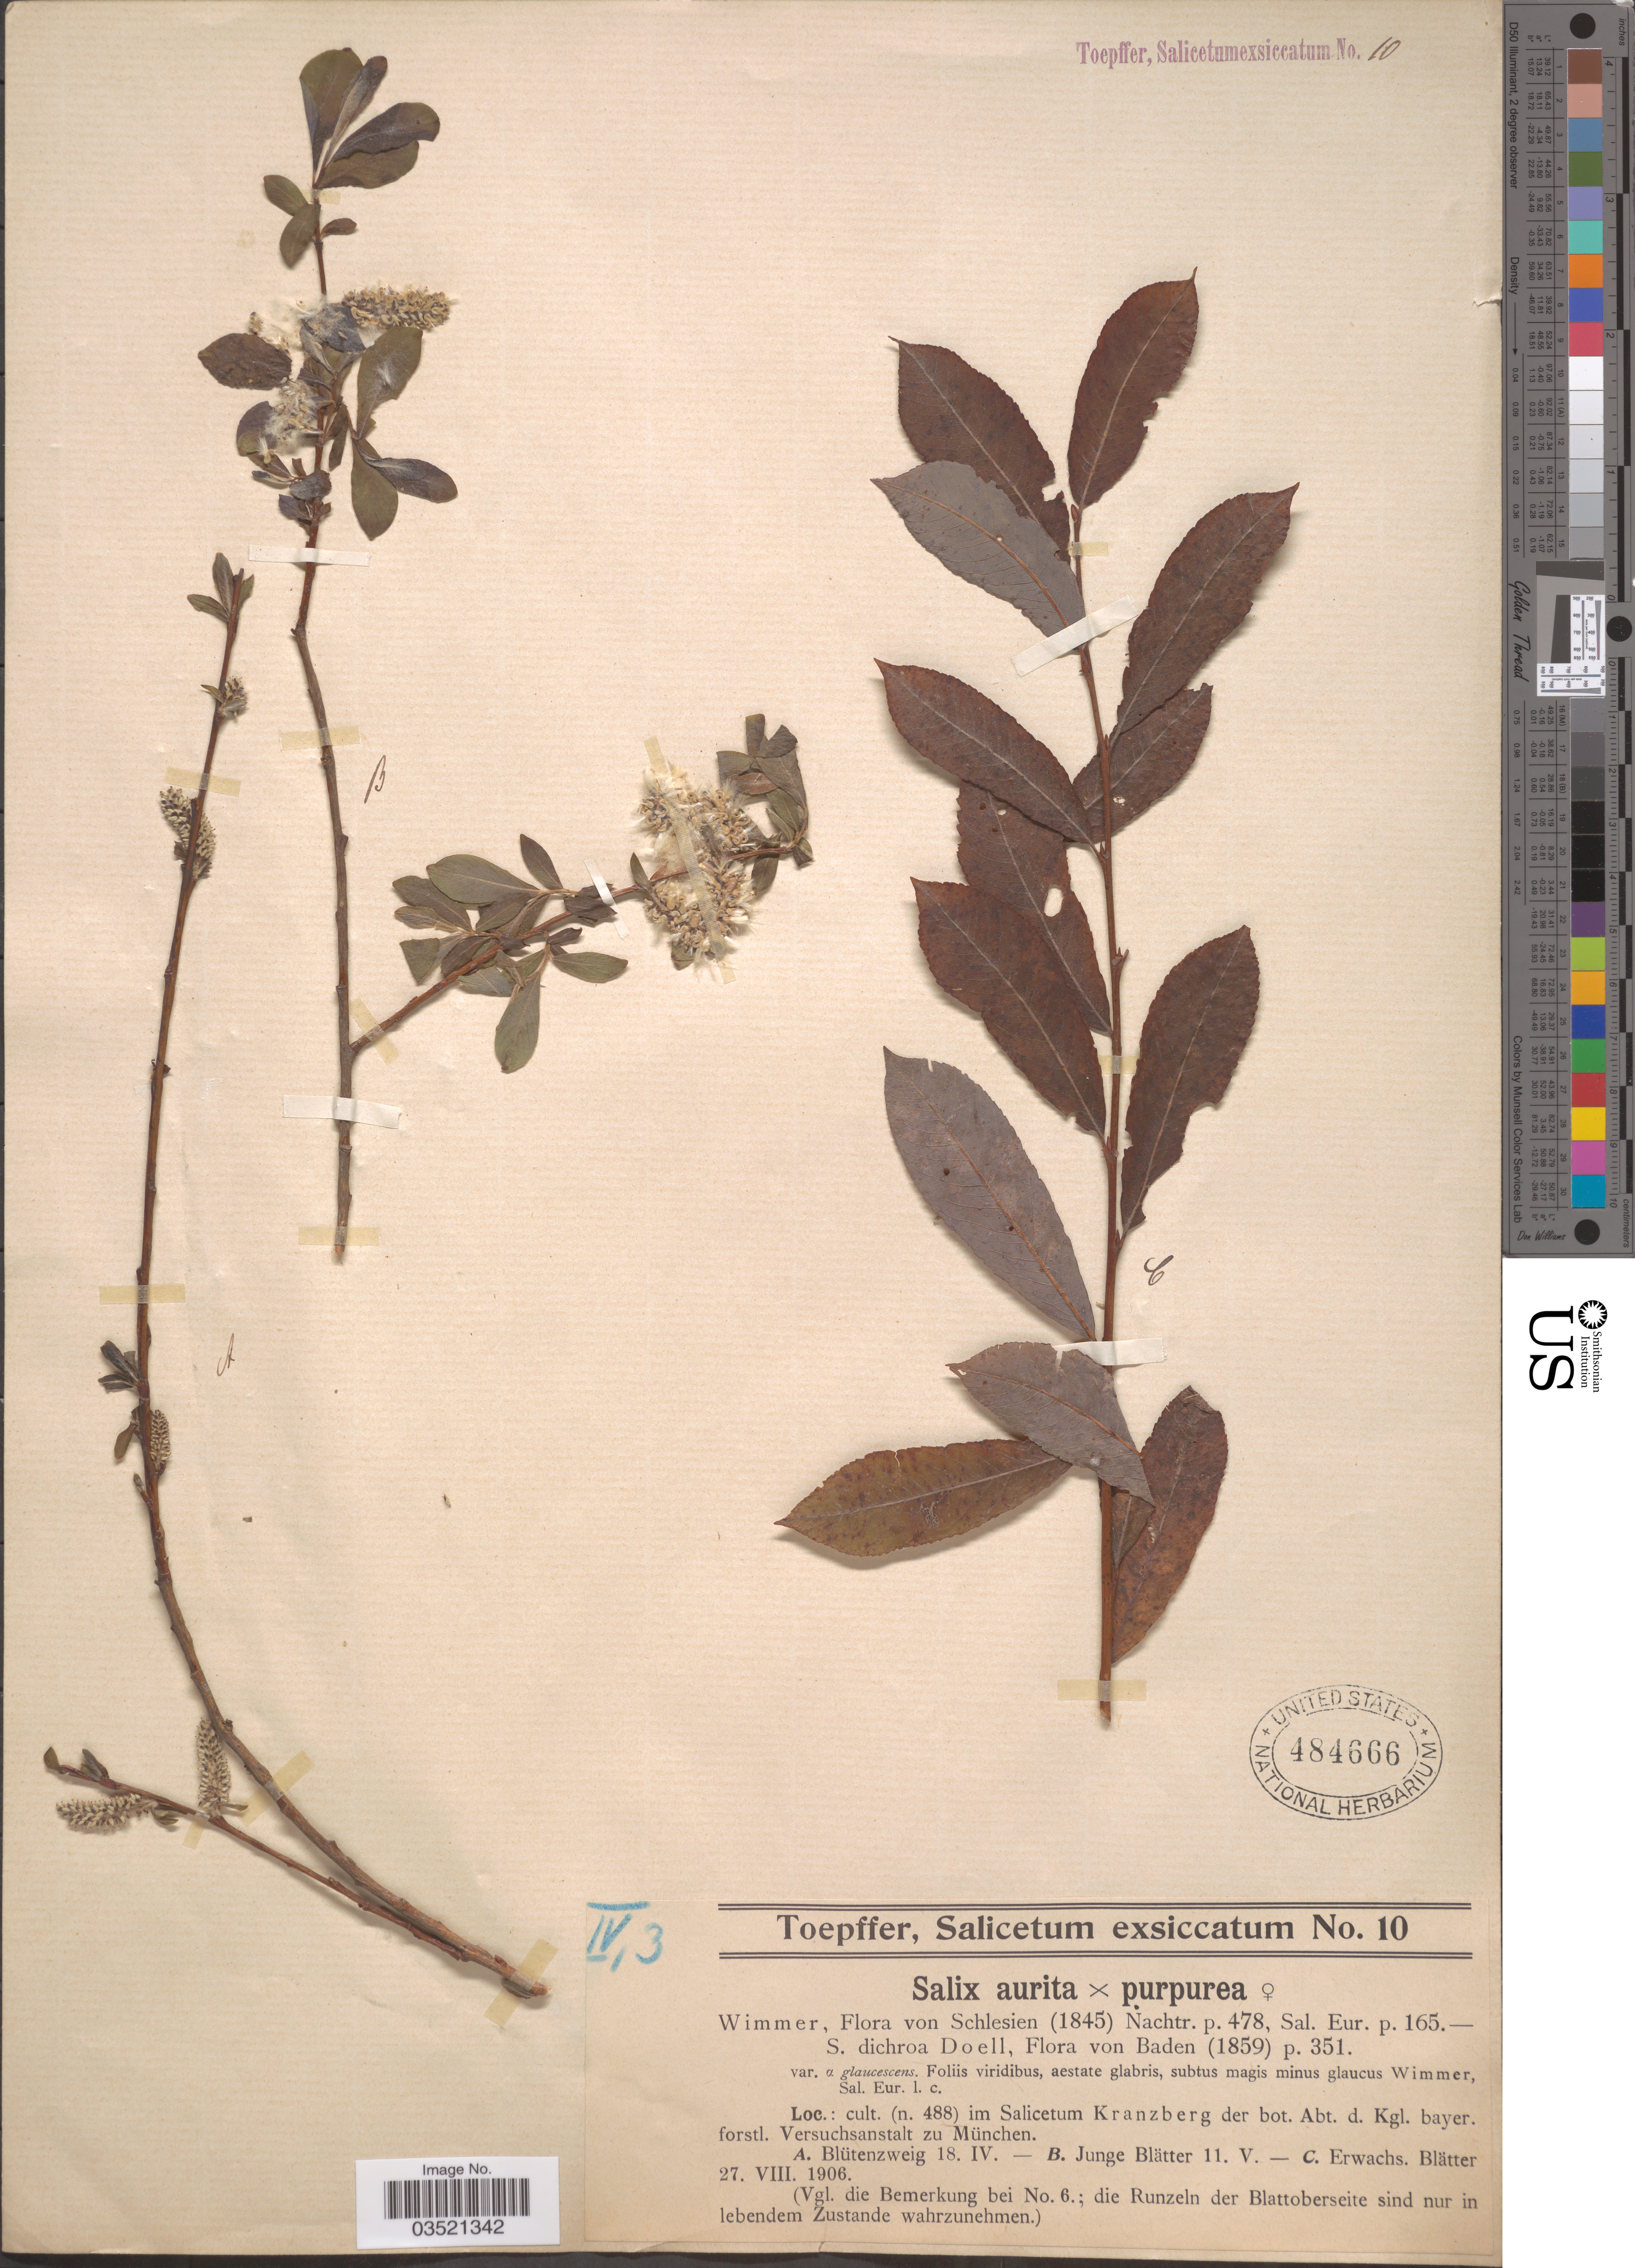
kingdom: Plantae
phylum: Tracheophyta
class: Magnoliopsida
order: Malpighiales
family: Salicaceae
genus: Salix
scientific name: Salix aurita x S. purpurea L.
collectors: A. Toepffer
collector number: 10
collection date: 1906-04-18/1906-08-27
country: Germany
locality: Cult. (n. 488) im Salicetum Kranzberg der bot. Abt. d. Kgl. bayer. forstl. Versuchsanstalt zu München.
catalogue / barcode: US 484666